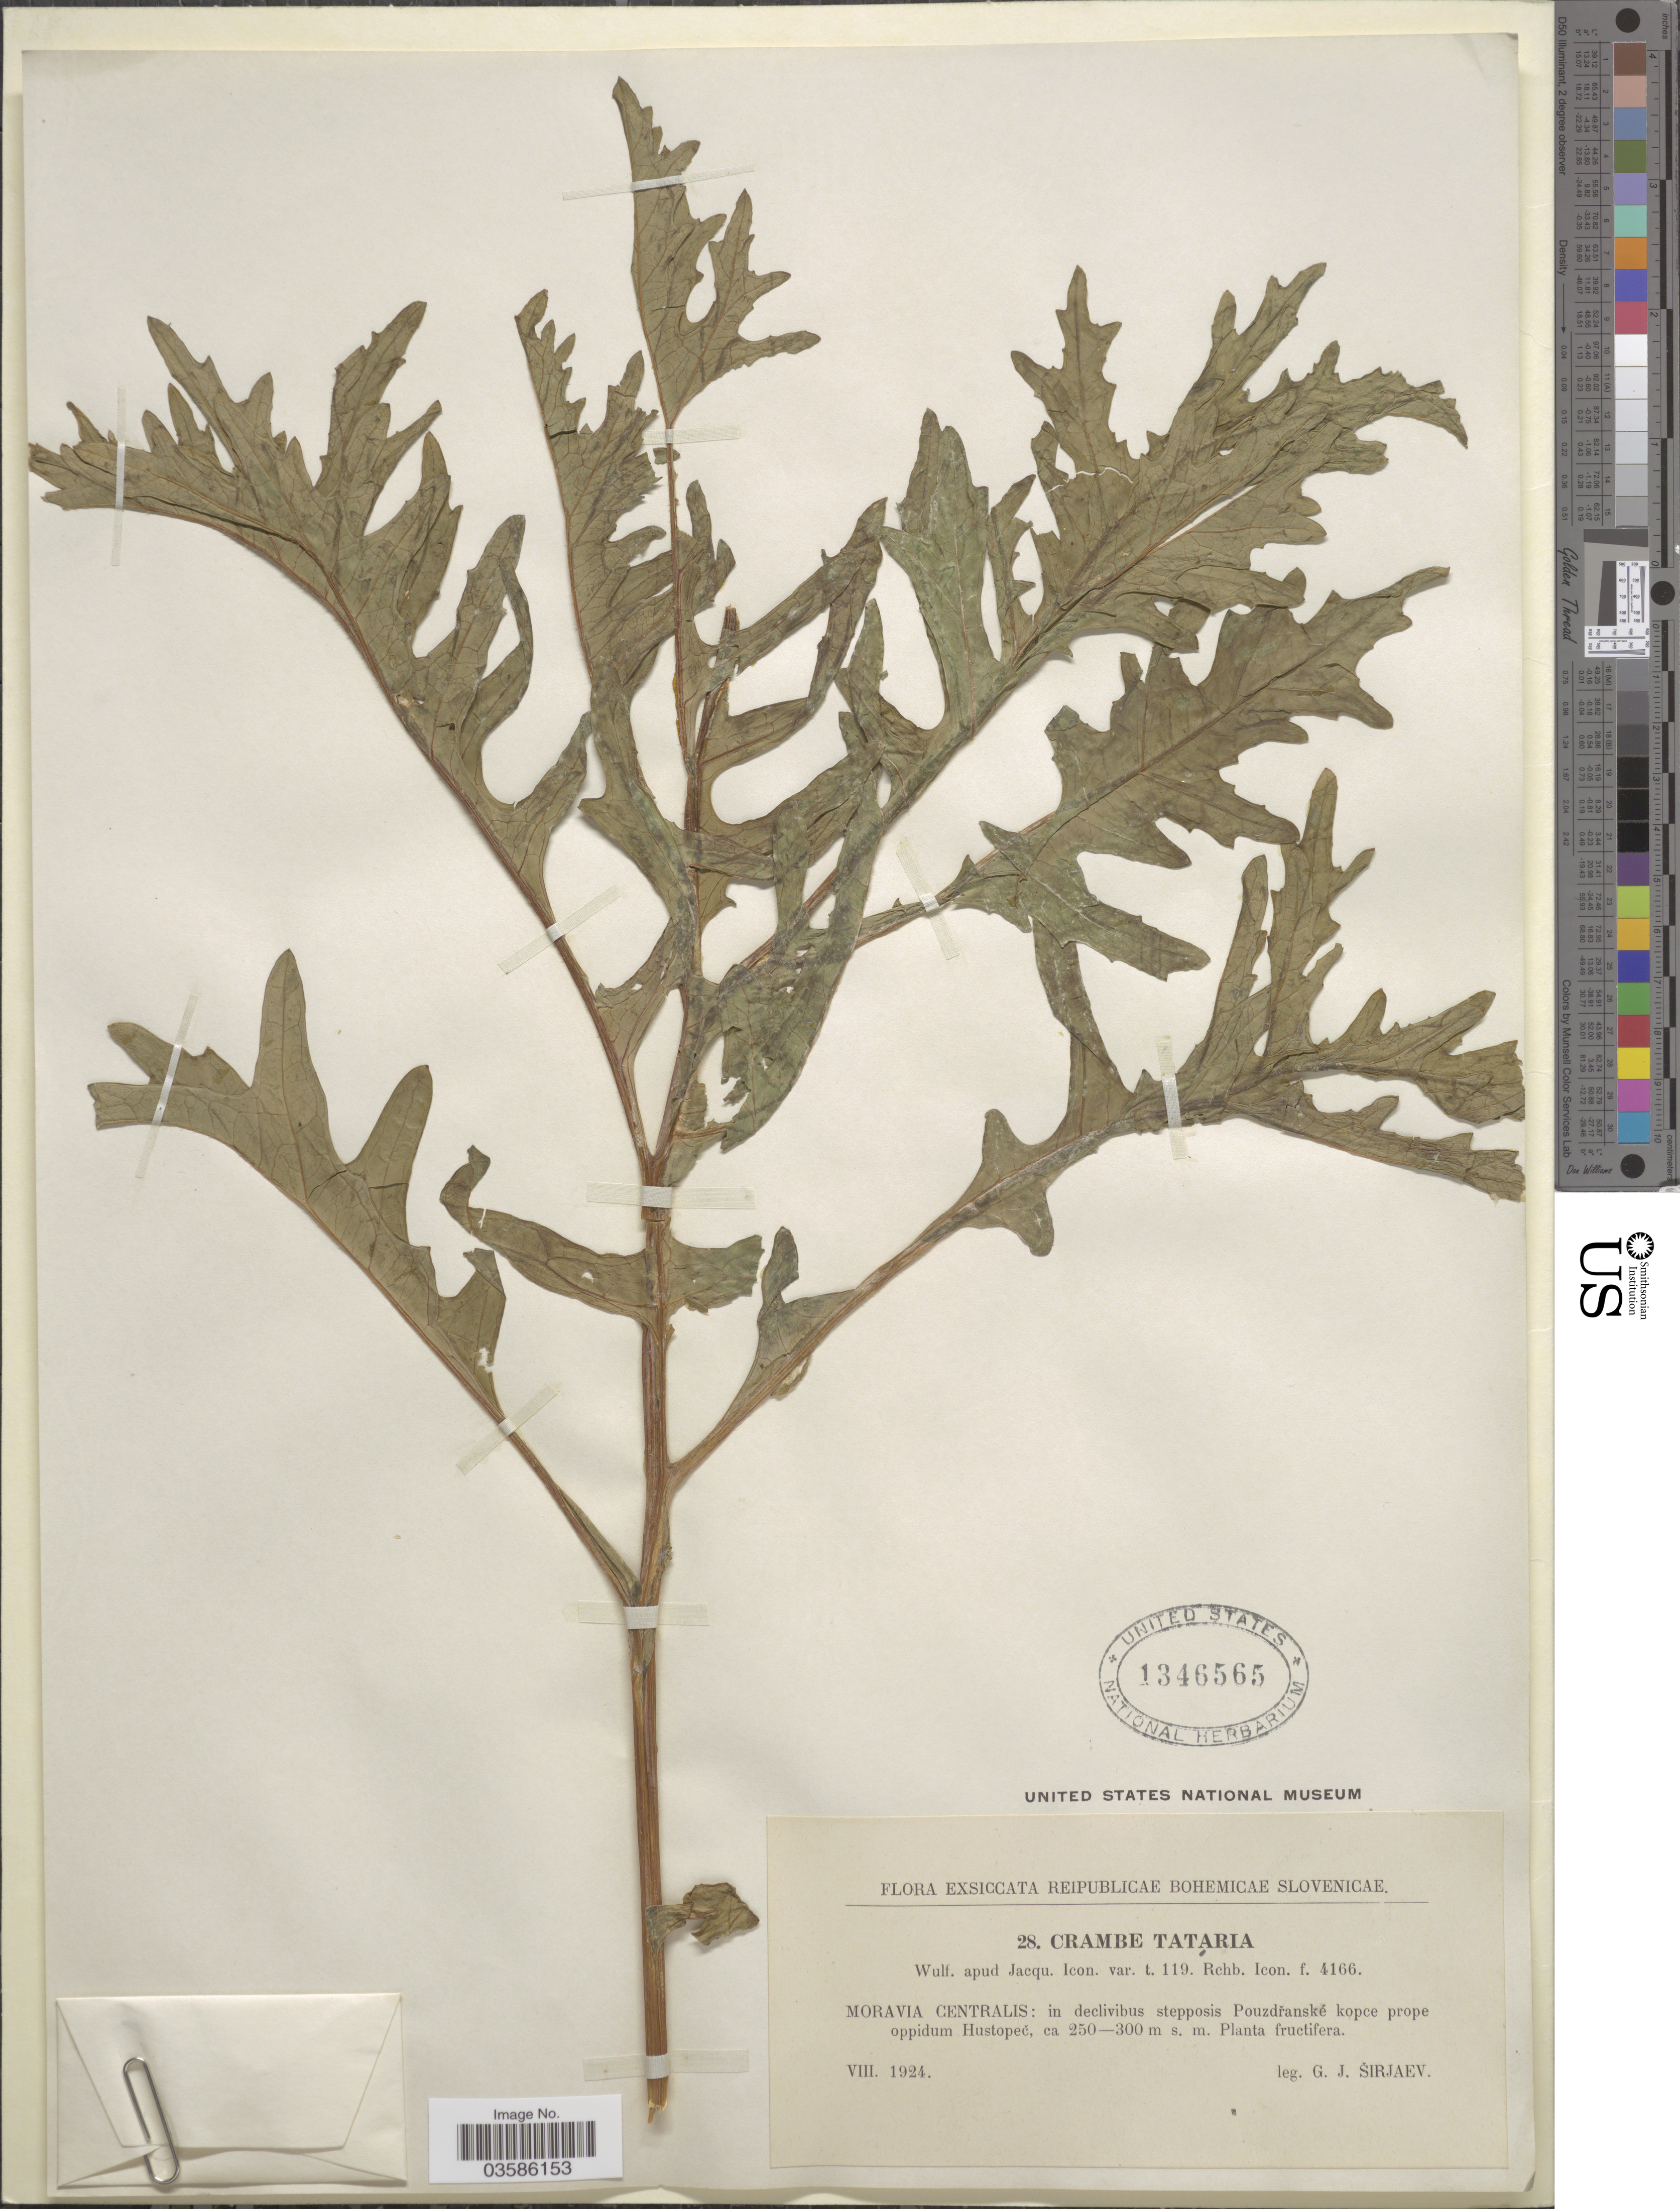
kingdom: Plantae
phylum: Tracheophyta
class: Magnoliopsida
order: Brassicales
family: Brassicaceae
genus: Crambe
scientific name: Crambe tataria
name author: Sebeók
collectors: G. Širjaev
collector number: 28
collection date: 1924-08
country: Czechia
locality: Reipublicae Bohemicae Slovenicae. Moravia Centralis: in declivibus stepposis Pouzdřanské kopce prope oppidum Hustopeč.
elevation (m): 250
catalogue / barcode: US 1346565